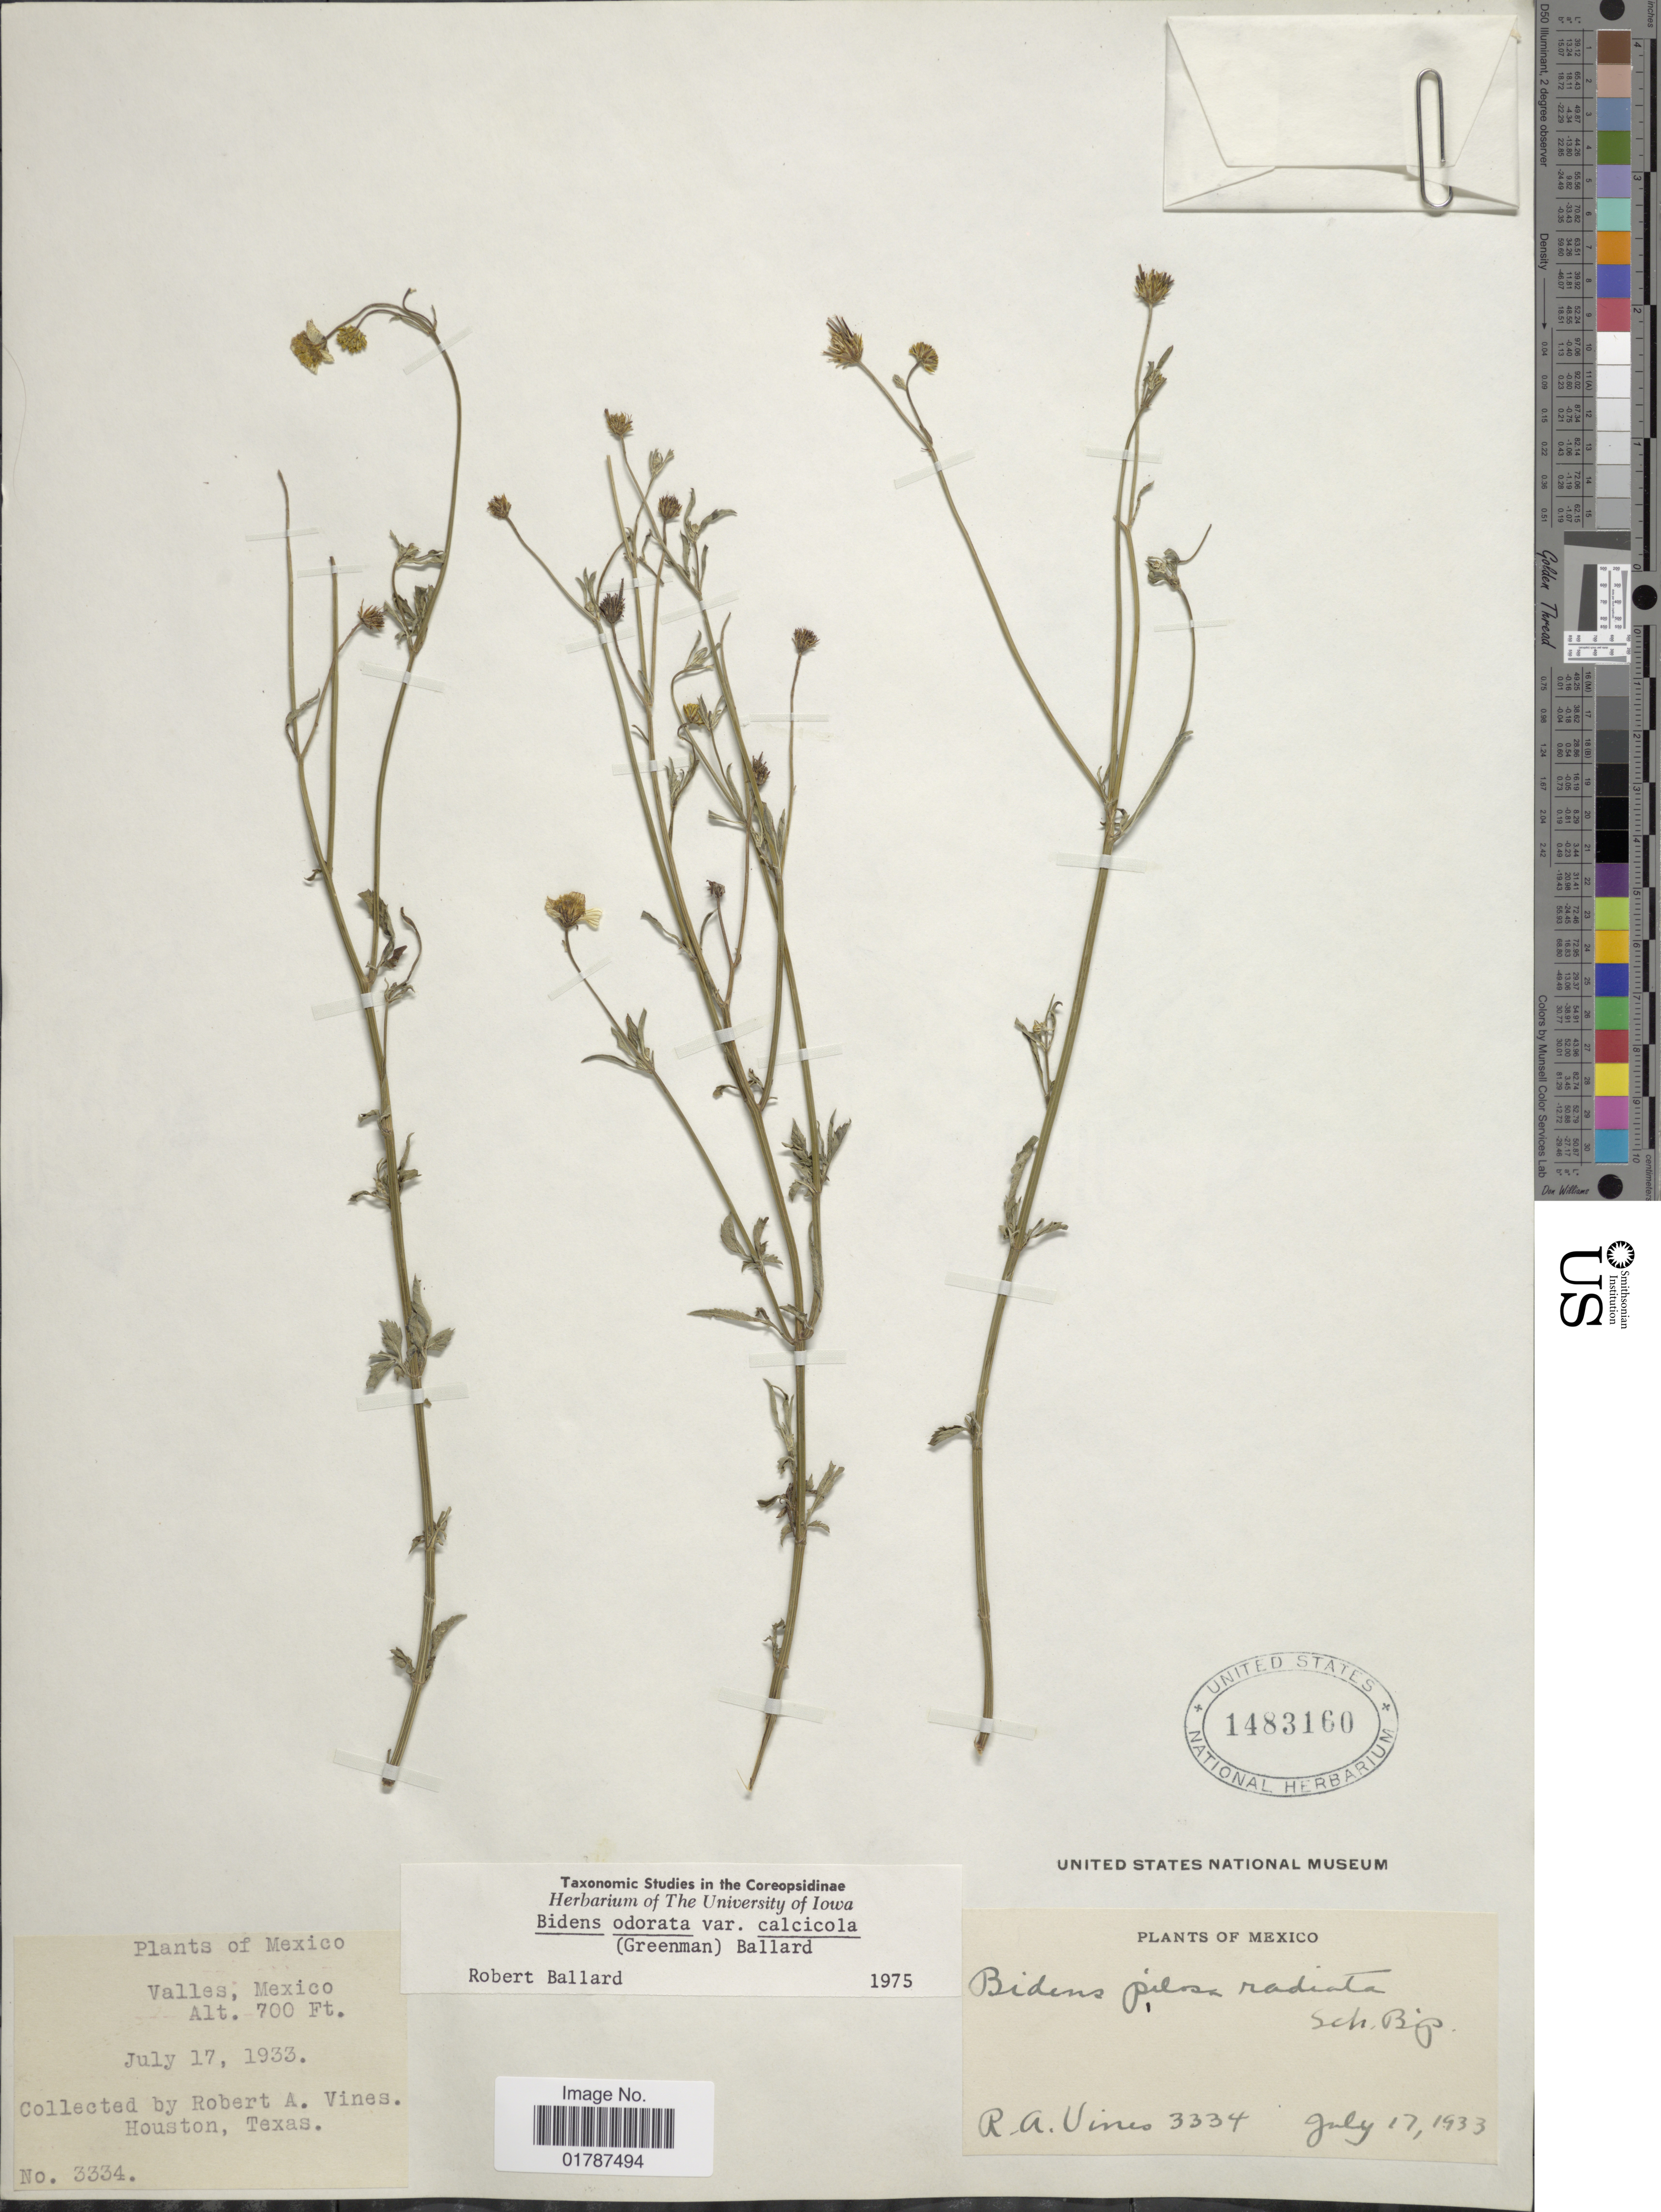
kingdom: Plantae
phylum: Tracheophyta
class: Magnoliopsida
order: Asterales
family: Asteraceae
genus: Bidens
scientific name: Bidens odorata var. calcicola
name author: (Greenm.) Ballard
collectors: R. Vines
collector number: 3334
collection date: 1933-07-17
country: Mexico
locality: Valles, Mexico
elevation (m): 213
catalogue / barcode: US 1483160